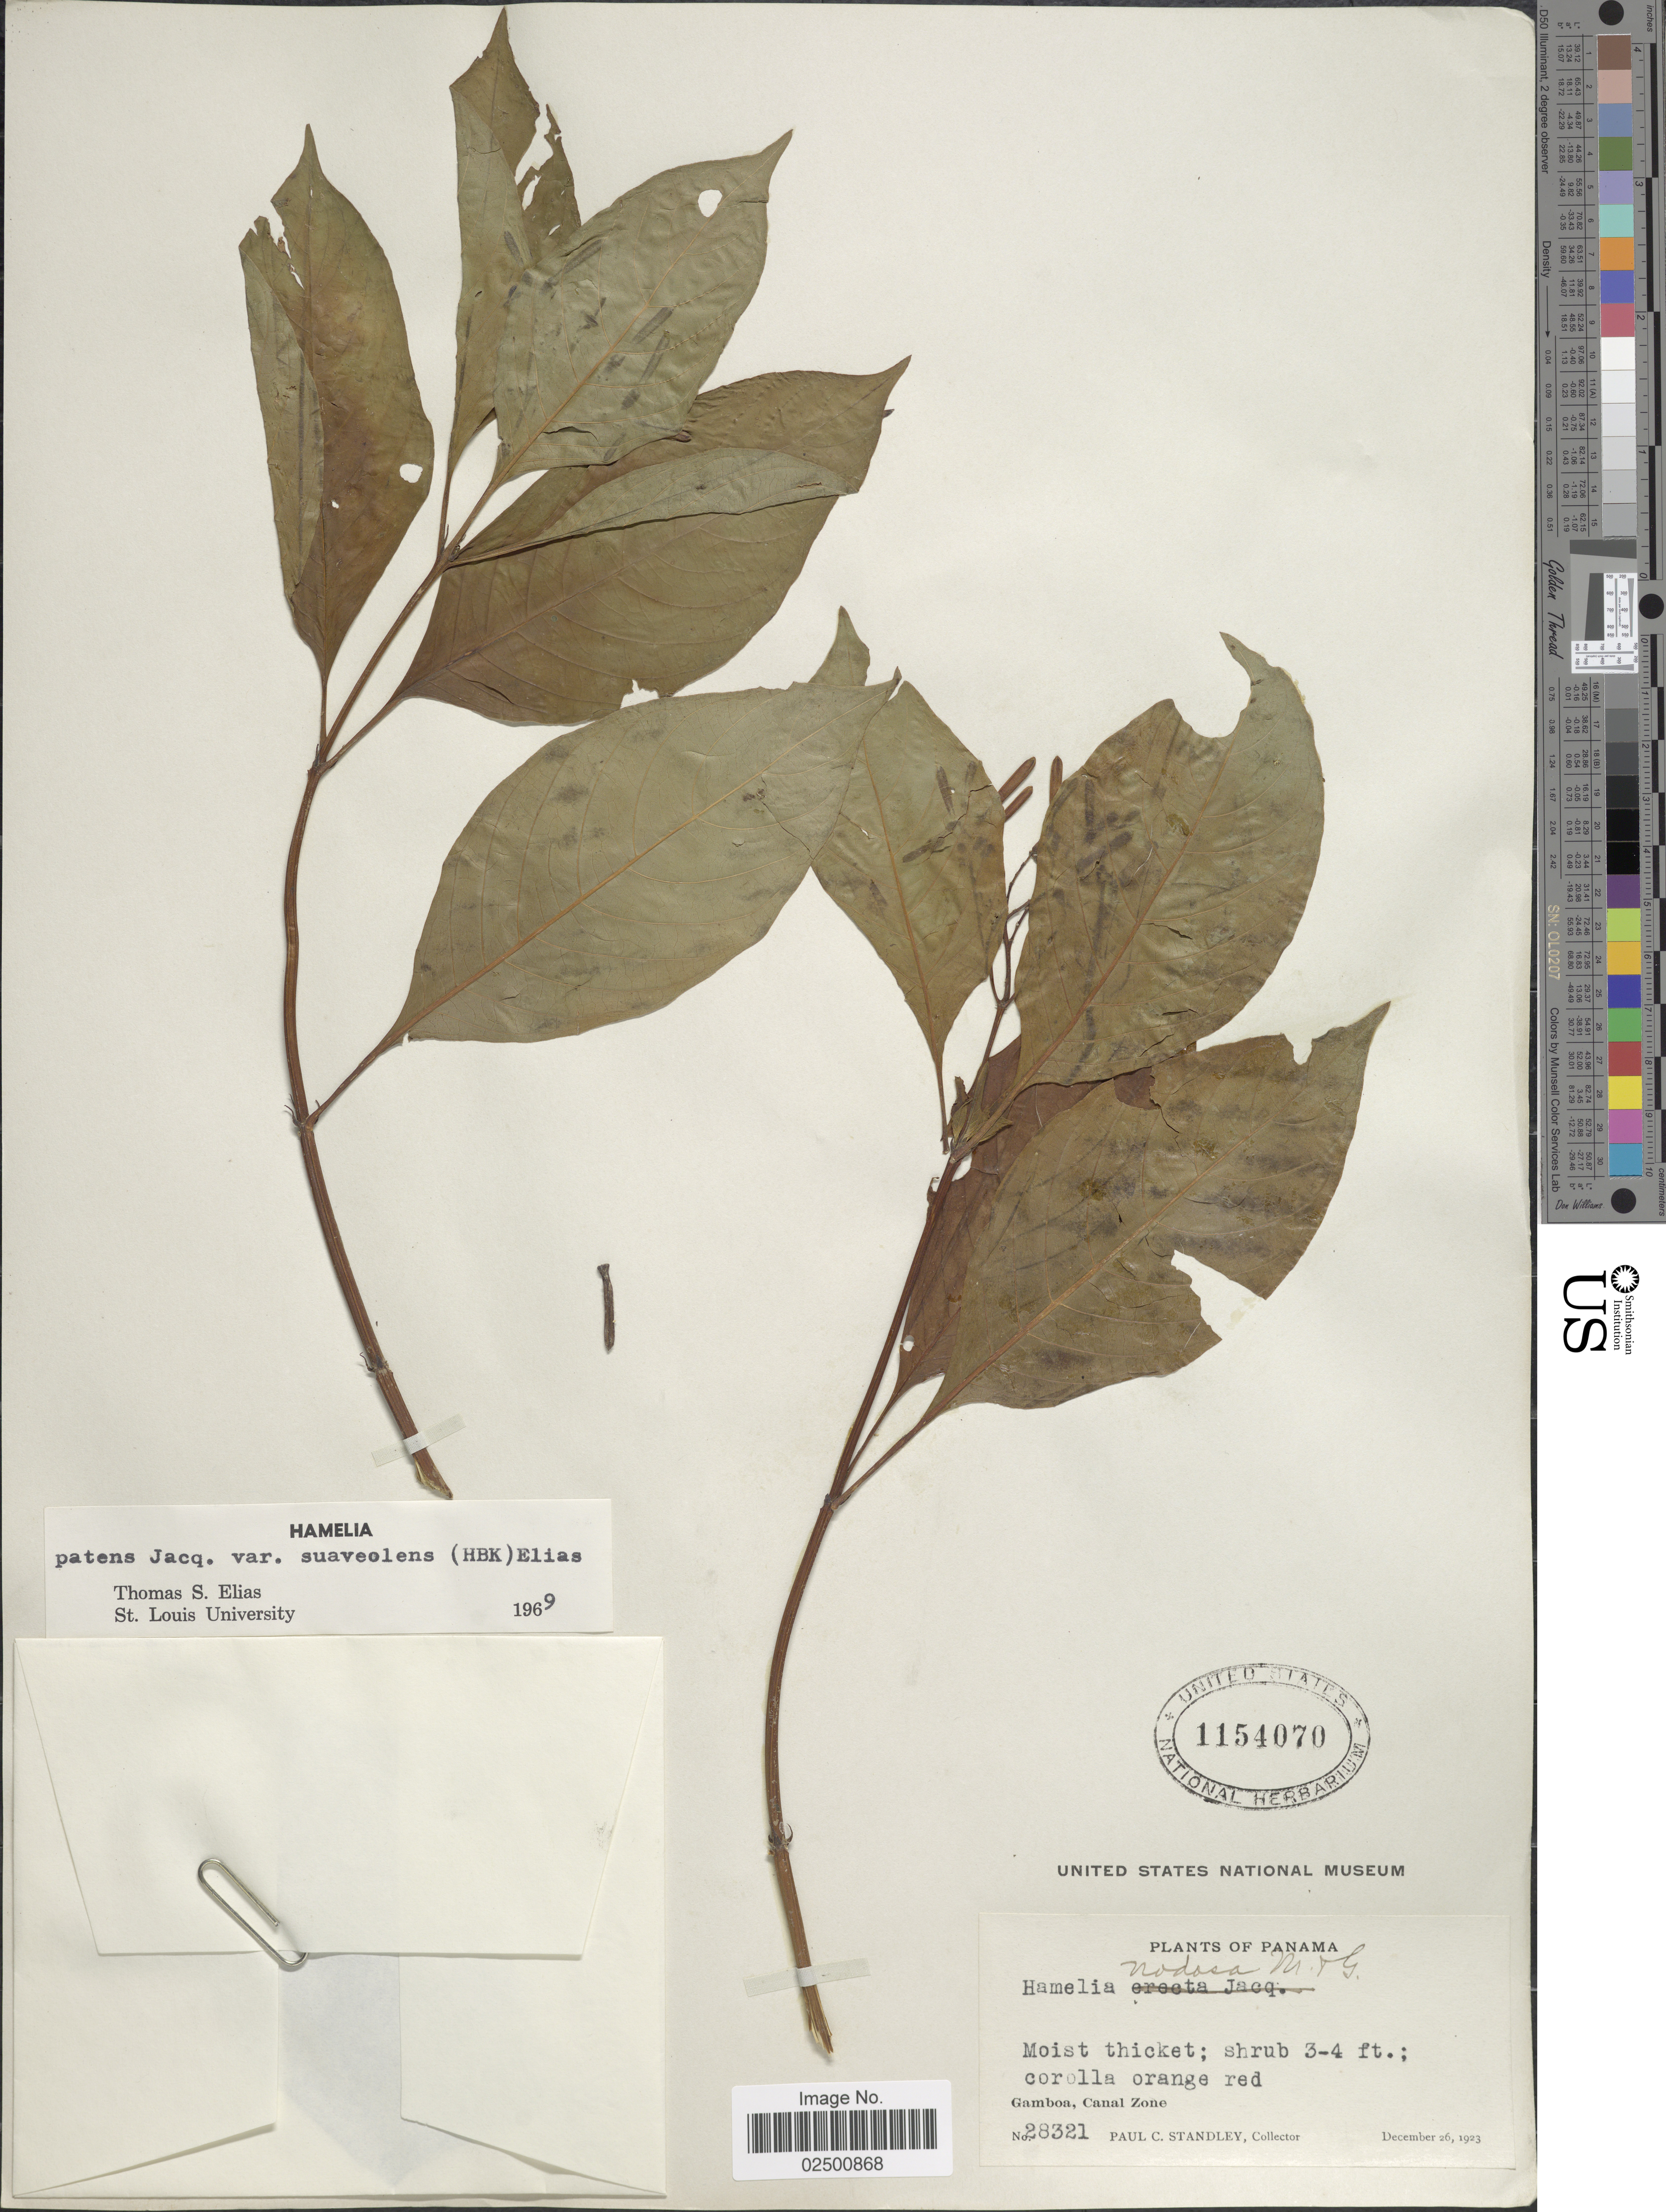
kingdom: Plantae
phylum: Tracheophyta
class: Magnoliopsida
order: Gentianales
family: Rubiaceae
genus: Hamelia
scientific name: Hamelia patens var. suaveolens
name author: (Kunth)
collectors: P. C. Standley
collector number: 28321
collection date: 1923-12-26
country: Panama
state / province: Colón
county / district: Canal Zone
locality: Gamboa, Canal Zone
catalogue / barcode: US 1154070